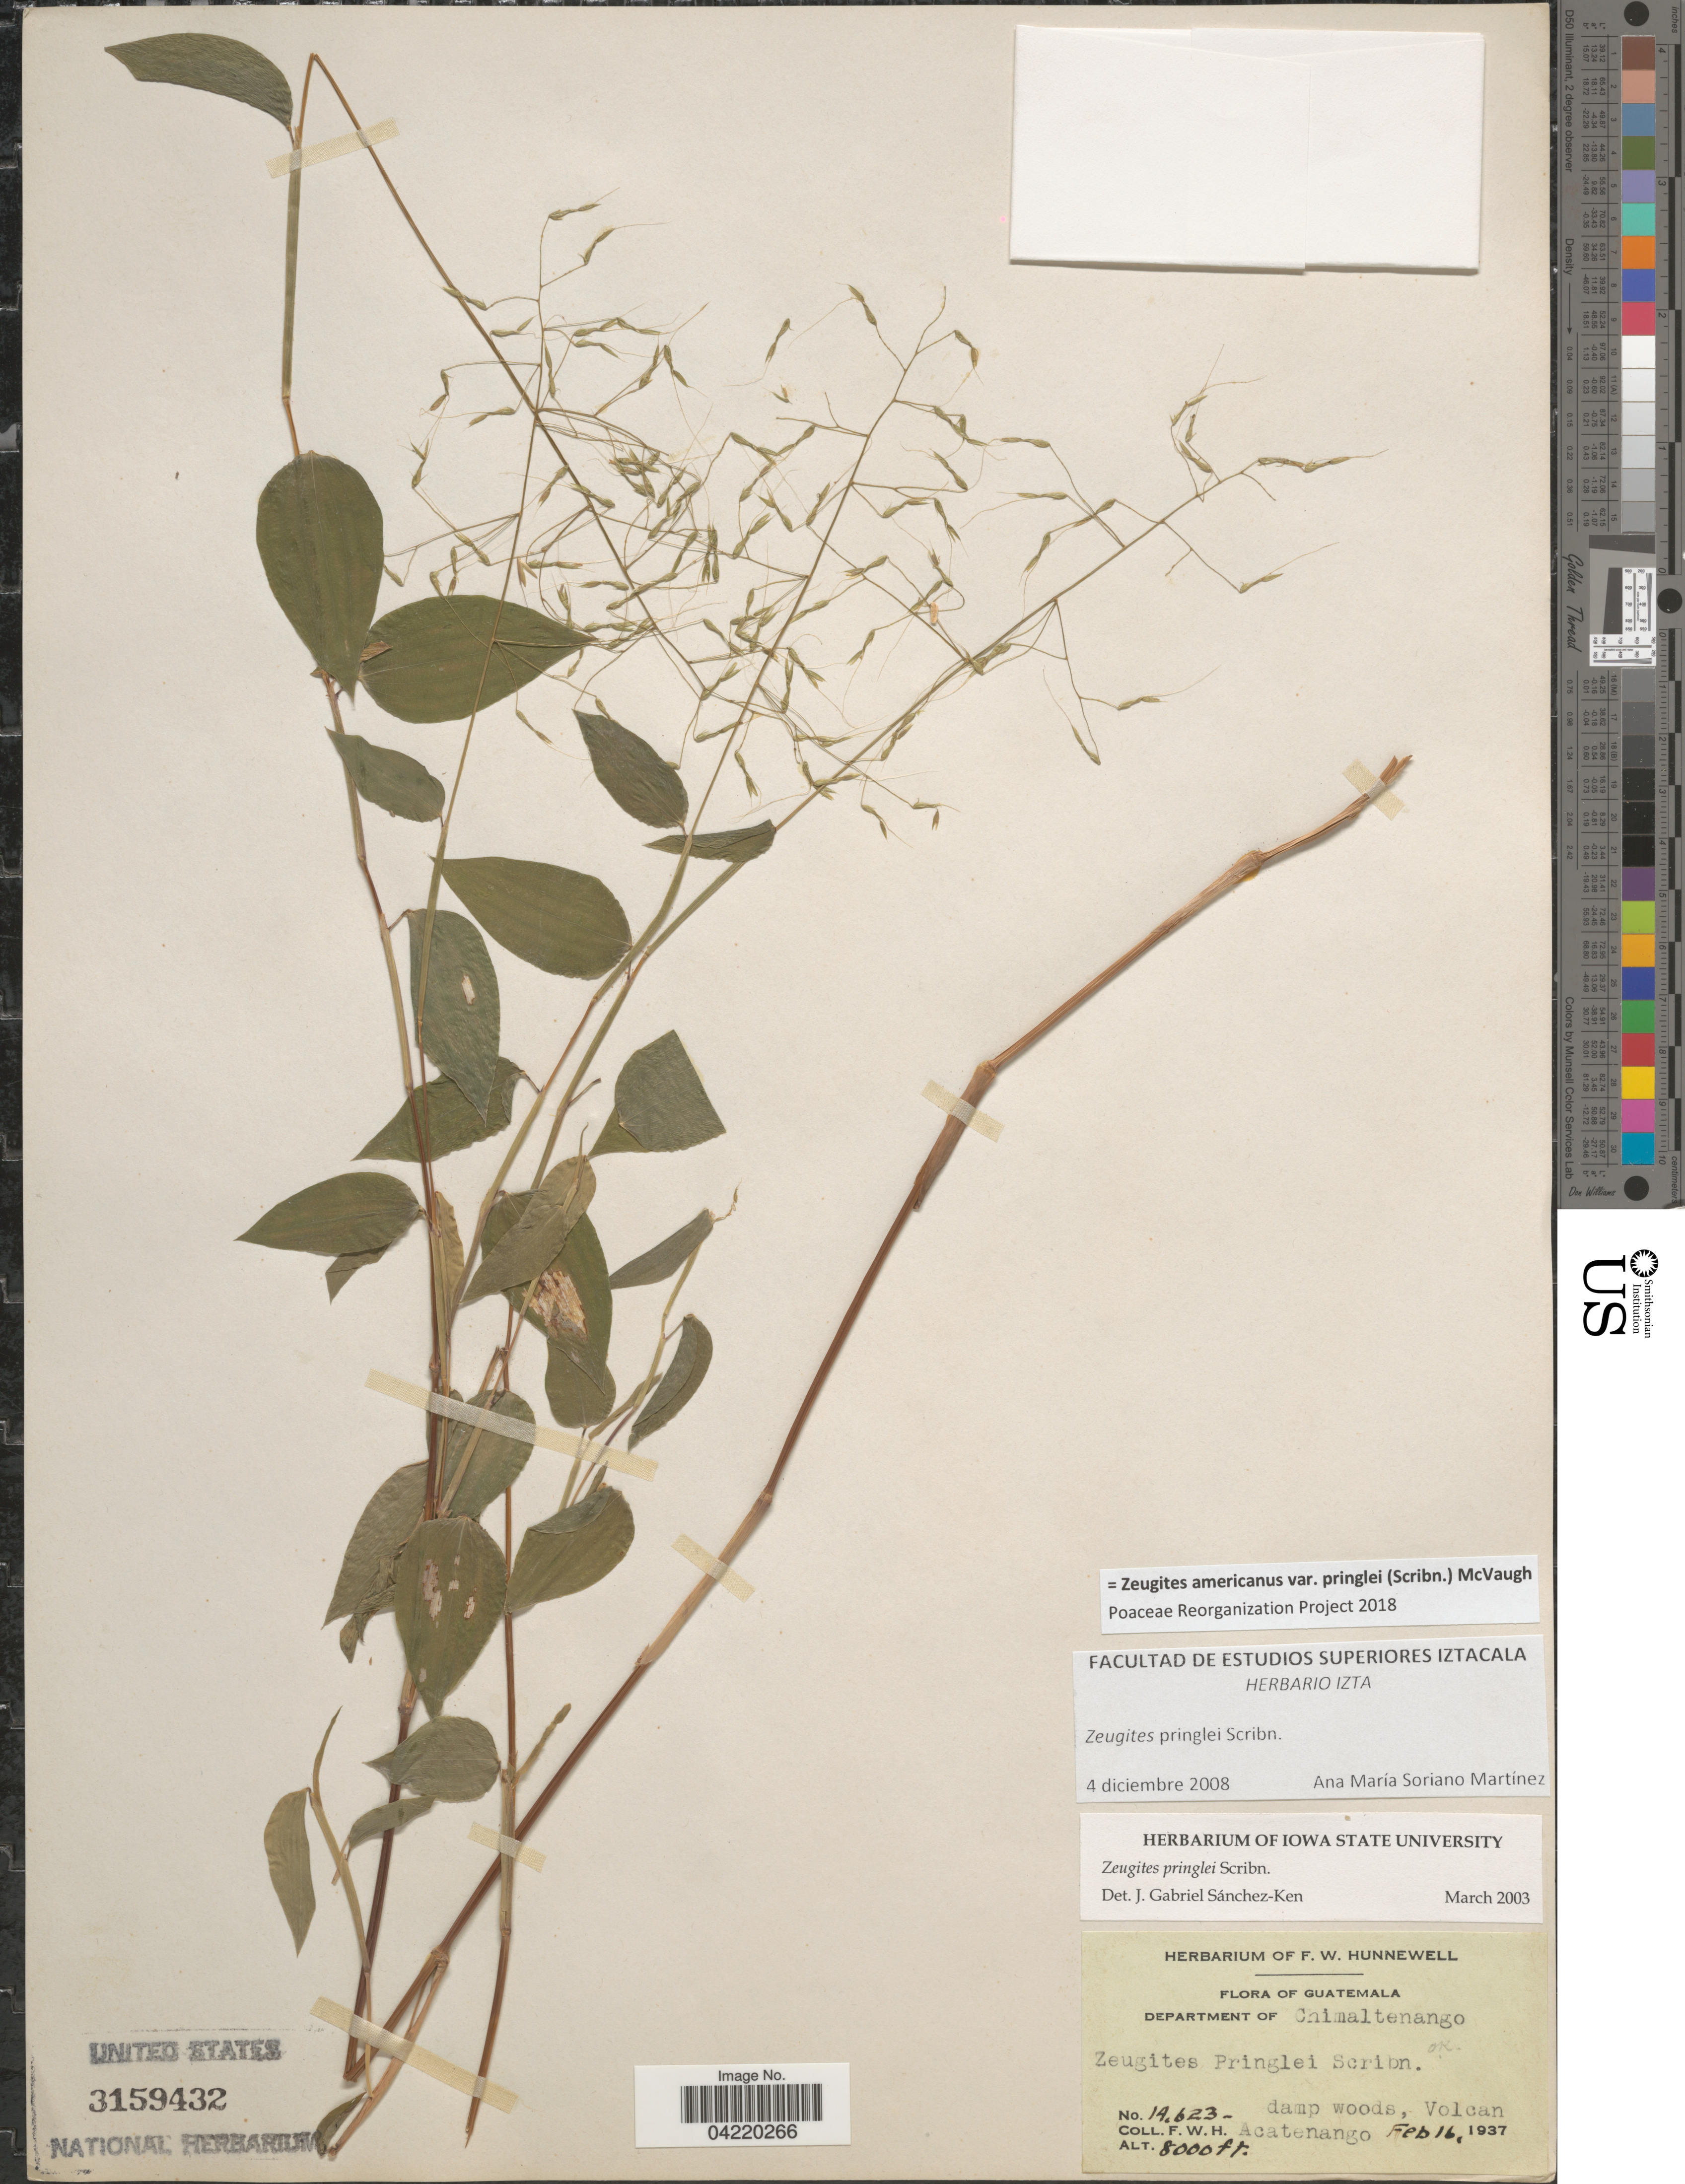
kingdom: Plantae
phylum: Tracheophyta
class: Liliopsida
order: Poales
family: Poaceae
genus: Zeugites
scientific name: Zeugites americanus var. pringlei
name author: (Scribn.) McVaugh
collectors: F. Hunnewell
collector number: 19623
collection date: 1937-02-16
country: Guatemala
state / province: Chimaltenango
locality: Department of Chimaltenango. Damp woods, Volcan Acatenango.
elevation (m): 2438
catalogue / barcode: US 3159432